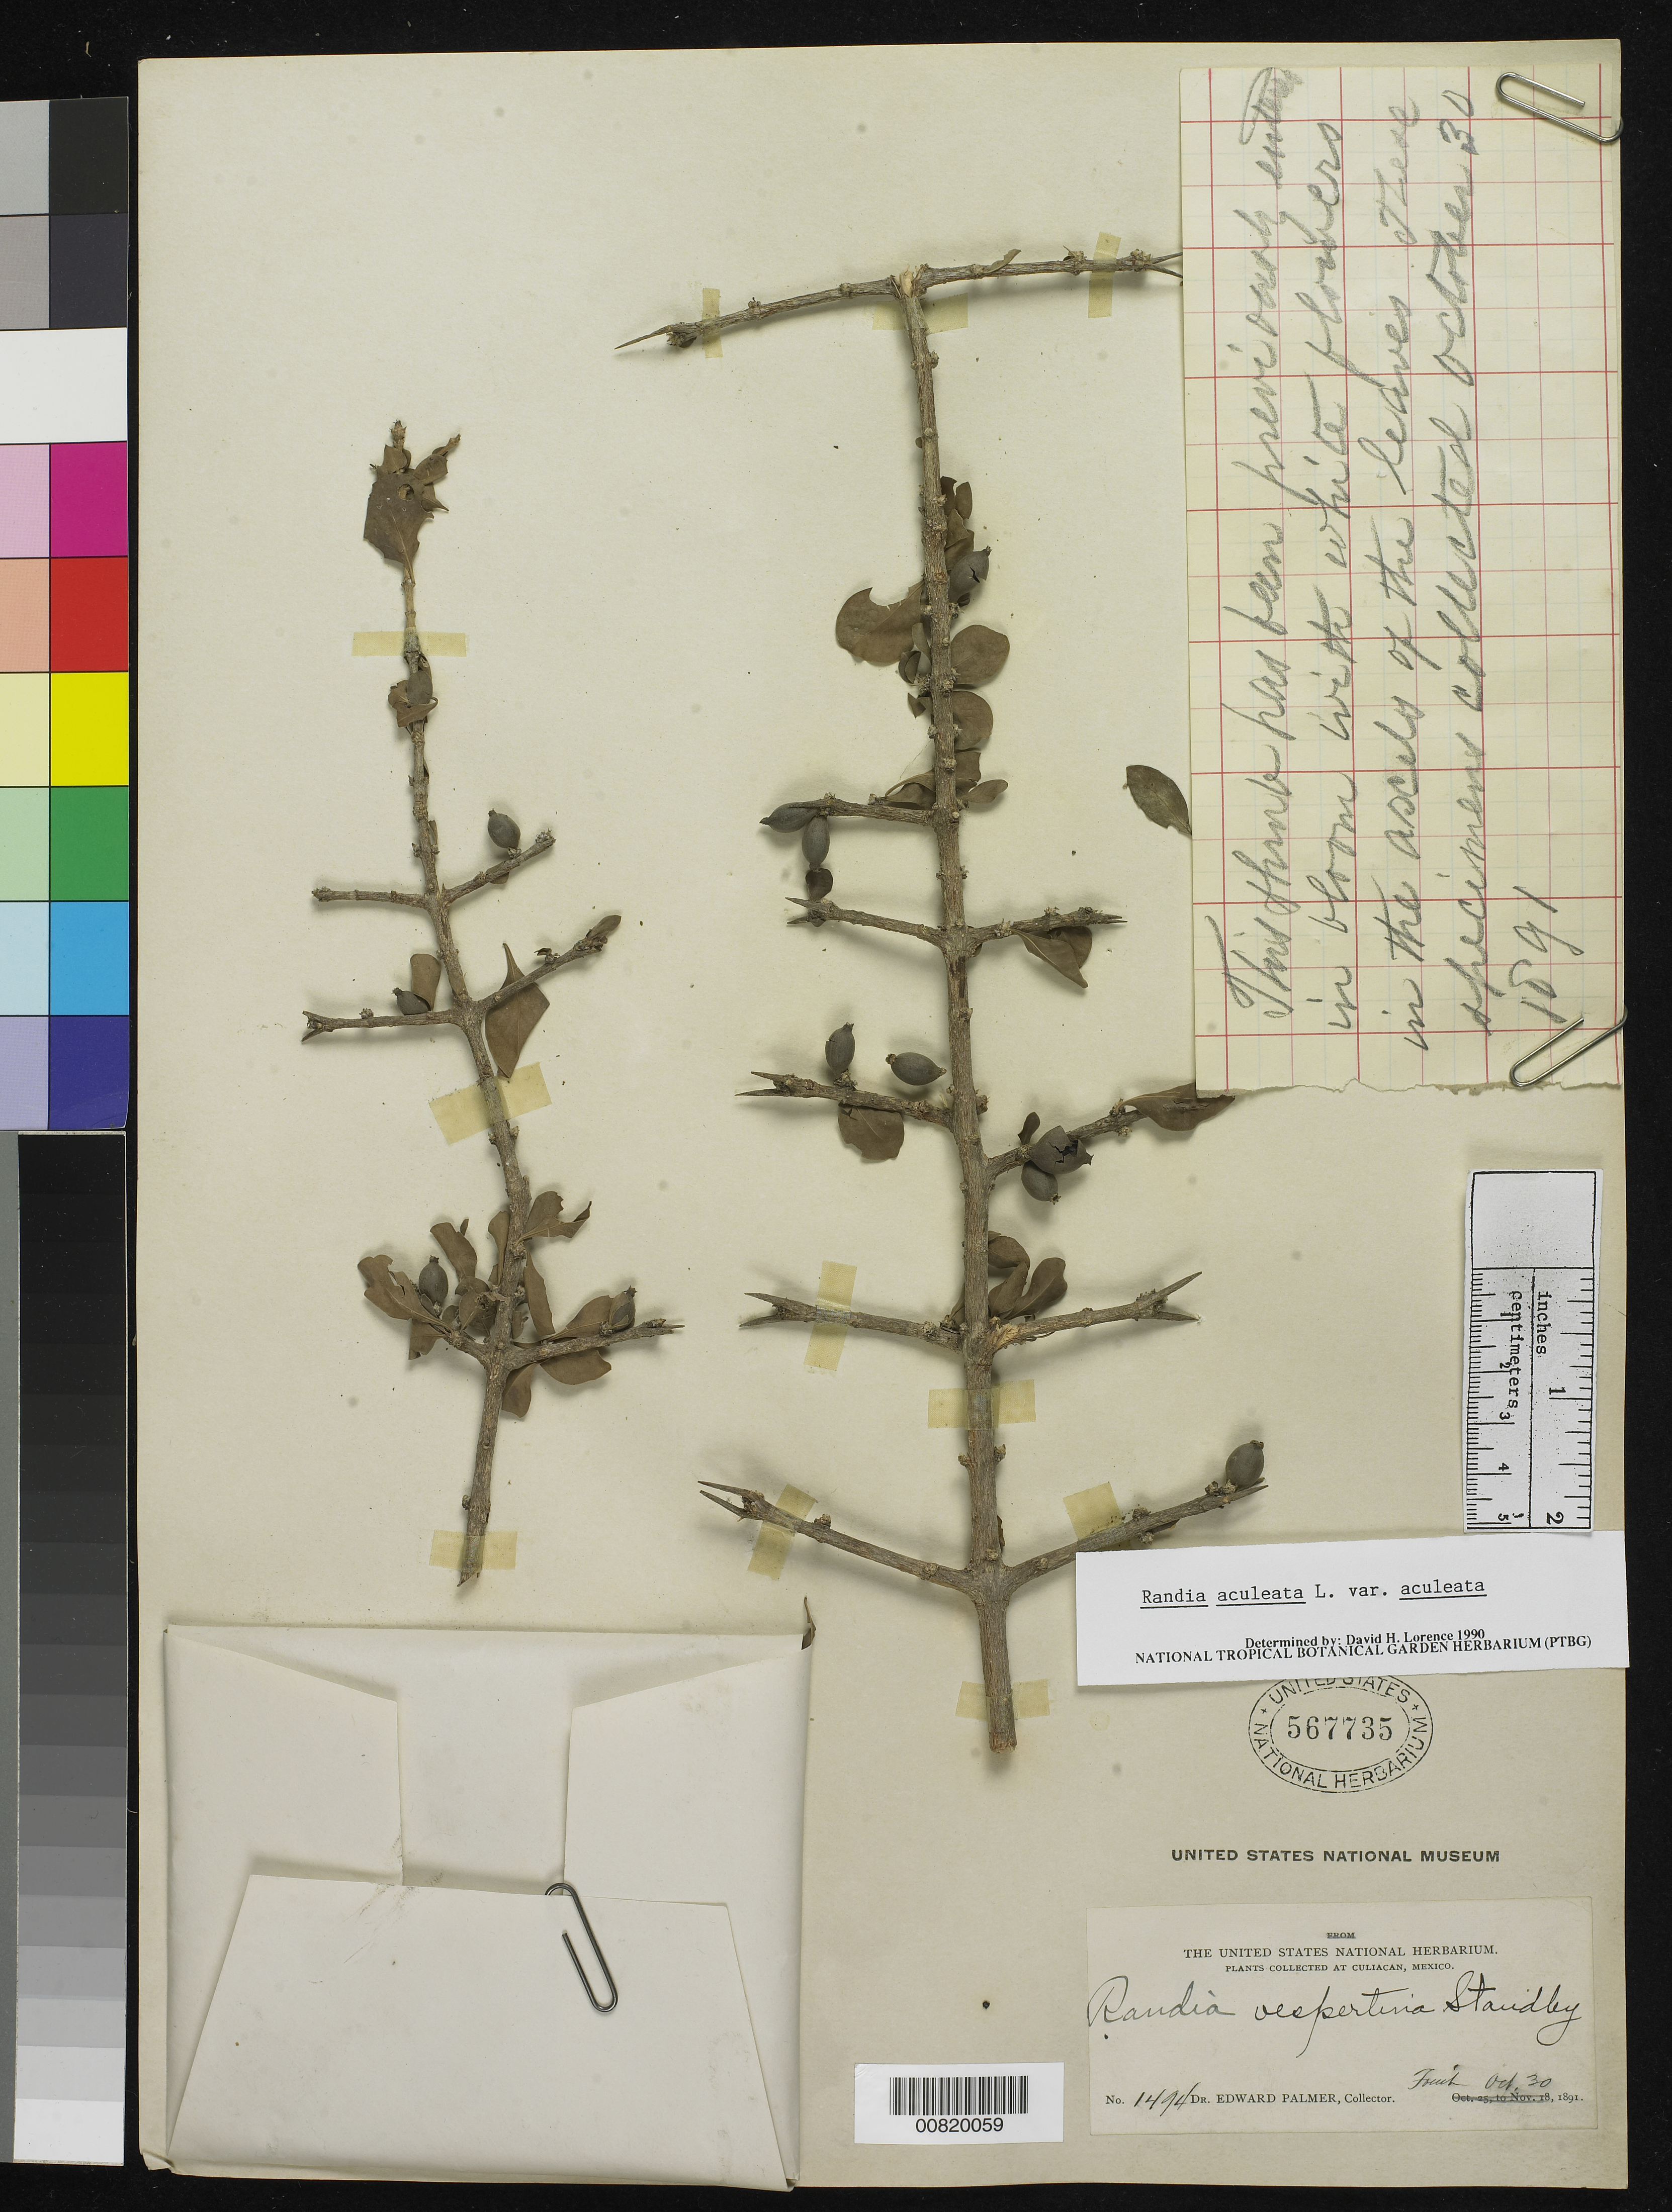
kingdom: Plantae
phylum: Tracheophyta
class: Magnoliopsida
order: Gentianales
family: Rubiaceae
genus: Randia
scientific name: Randia aculeata var. aculeata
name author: L.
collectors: E. Palmer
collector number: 1494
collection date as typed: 30 Oct 1891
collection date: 1891-10-30/1891-11-18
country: Mexico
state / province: Sinaloa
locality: Culiacan, Sinaloa.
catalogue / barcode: US 567735